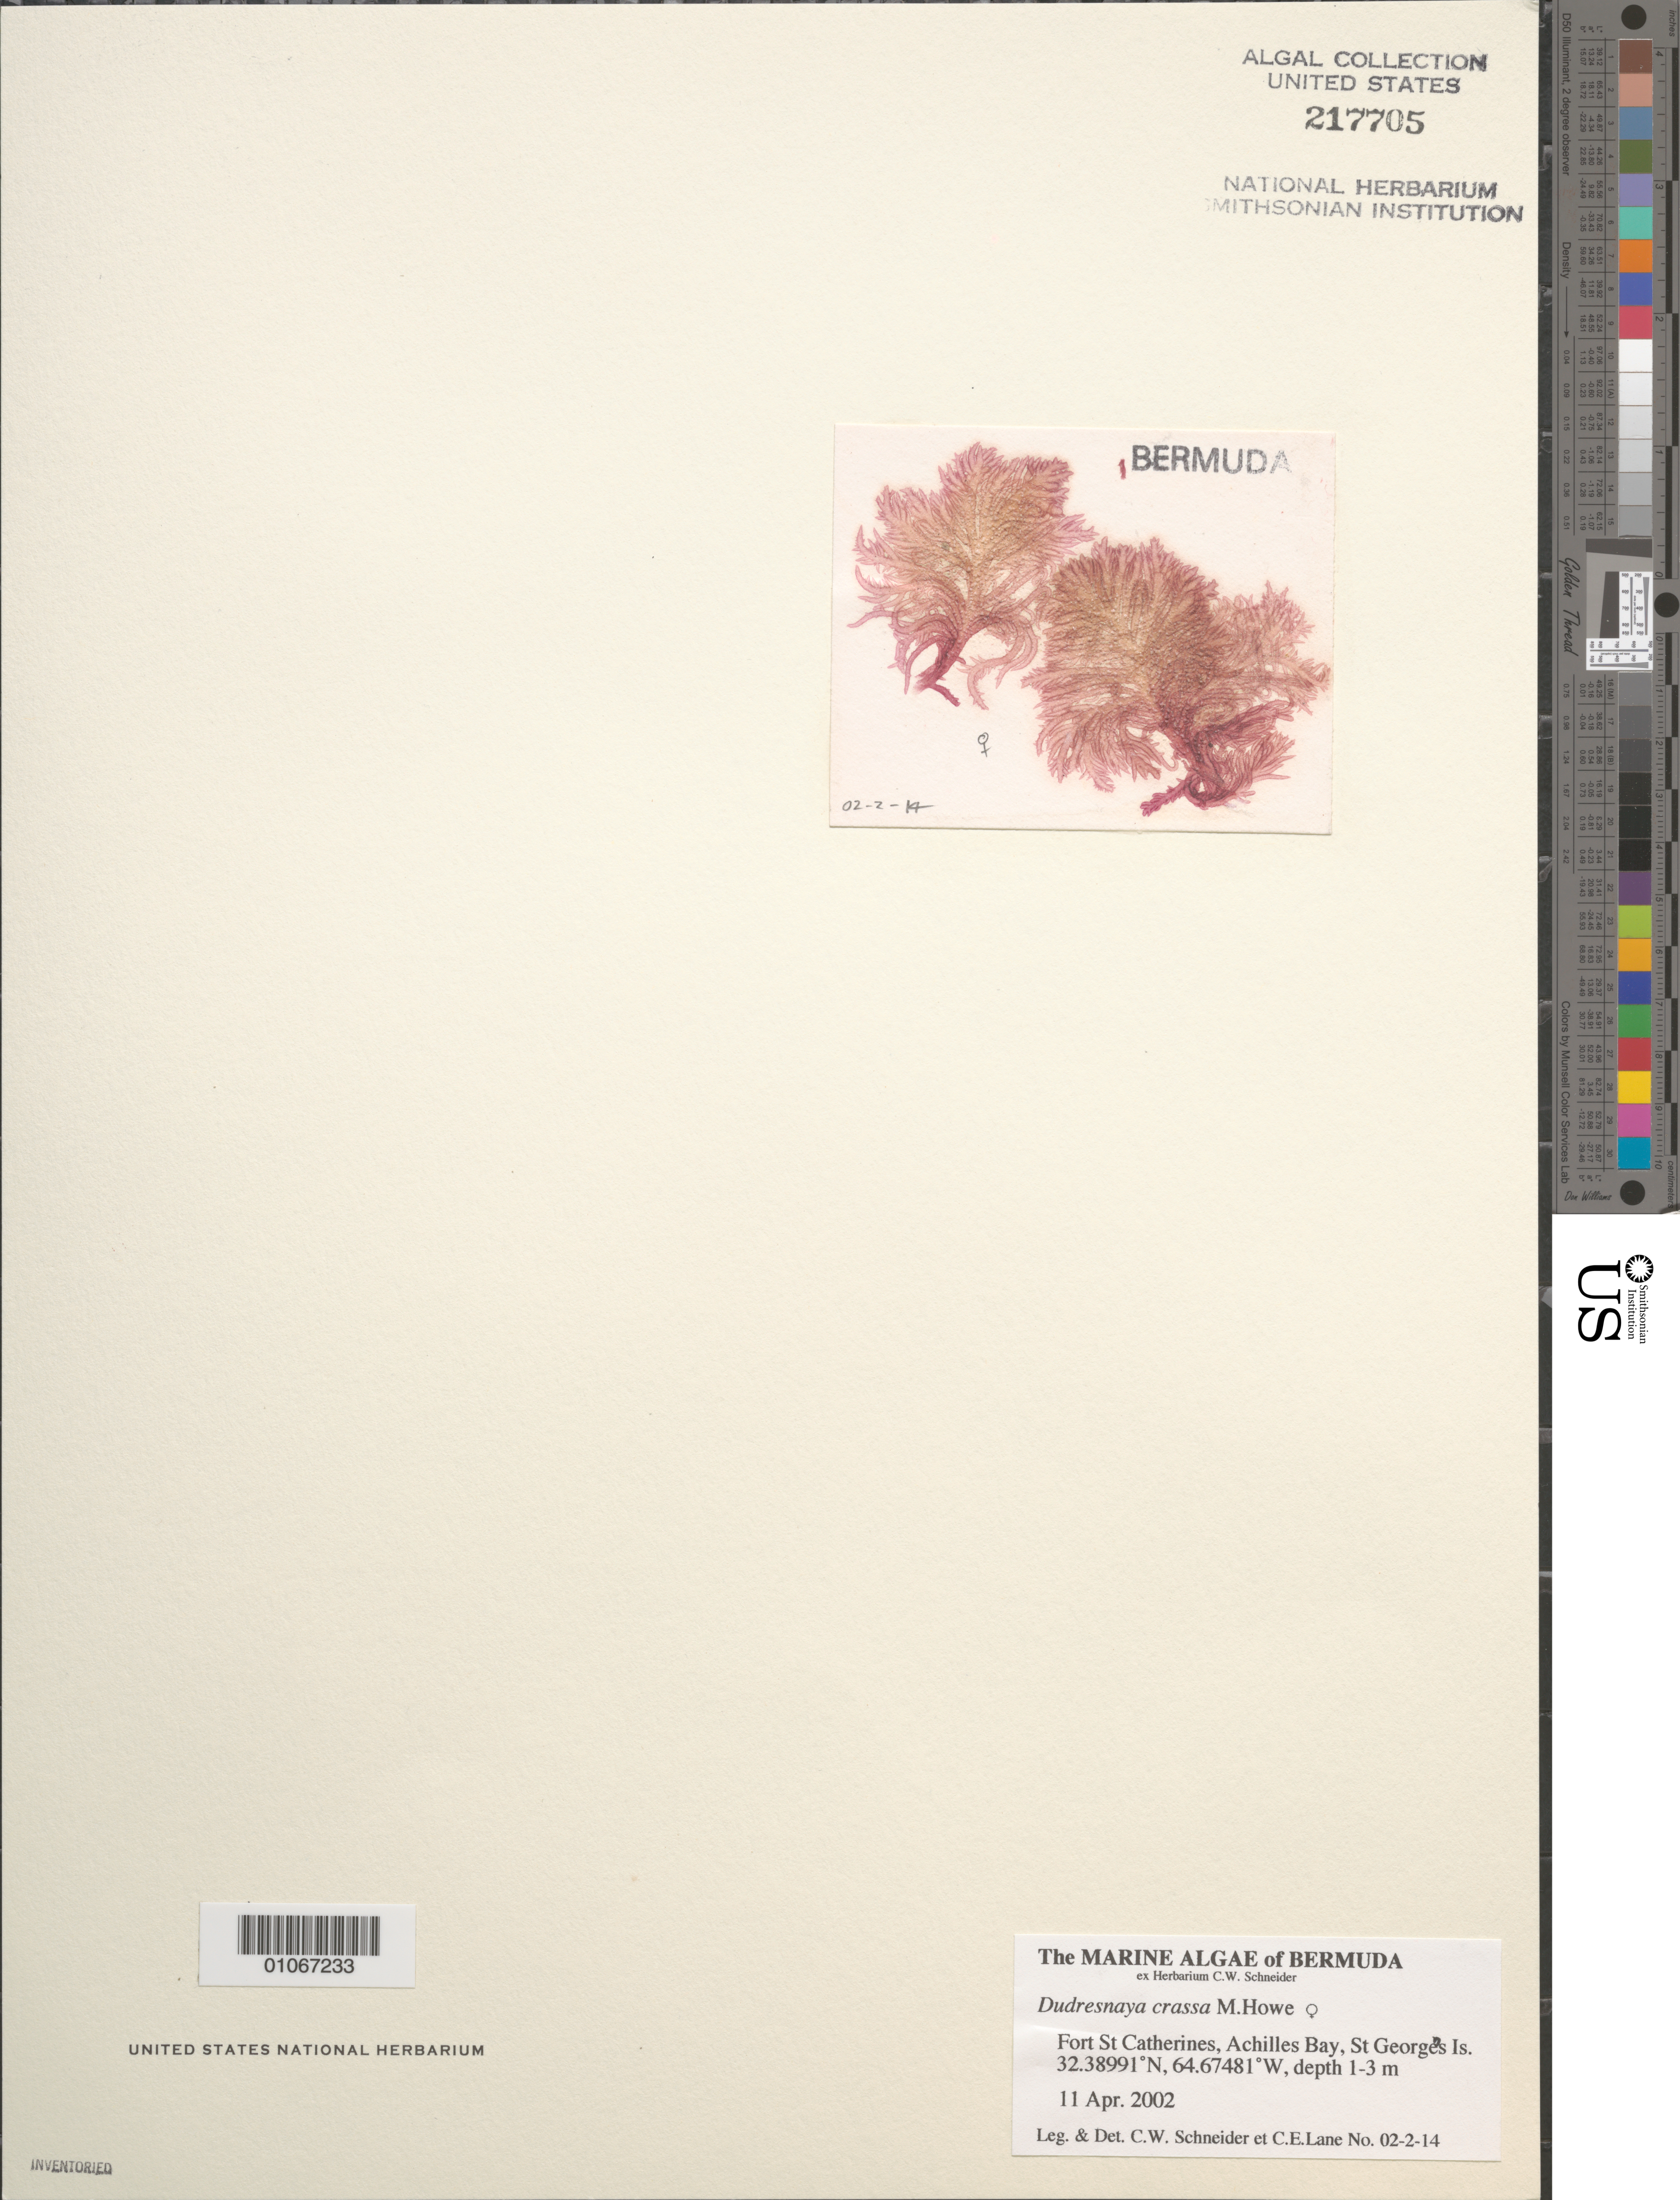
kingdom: Plantae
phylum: Rhodophyta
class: Florideophyceae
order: Gigartinales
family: Dumontiaceae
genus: Dudresnaya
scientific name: Dudresnaya crassa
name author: M. Howe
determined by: Schneider, C. W.; Lane, C. E.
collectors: C. W. Schneider & C. E. Lane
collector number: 02-2-14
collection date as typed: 11 Apr 2002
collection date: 2002-04-11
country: Bermuda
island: St. George's Island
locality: Fort St. Catherines, Achilles Bay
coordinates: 32.38991 N, 64.67481 W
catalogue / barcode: US 217705